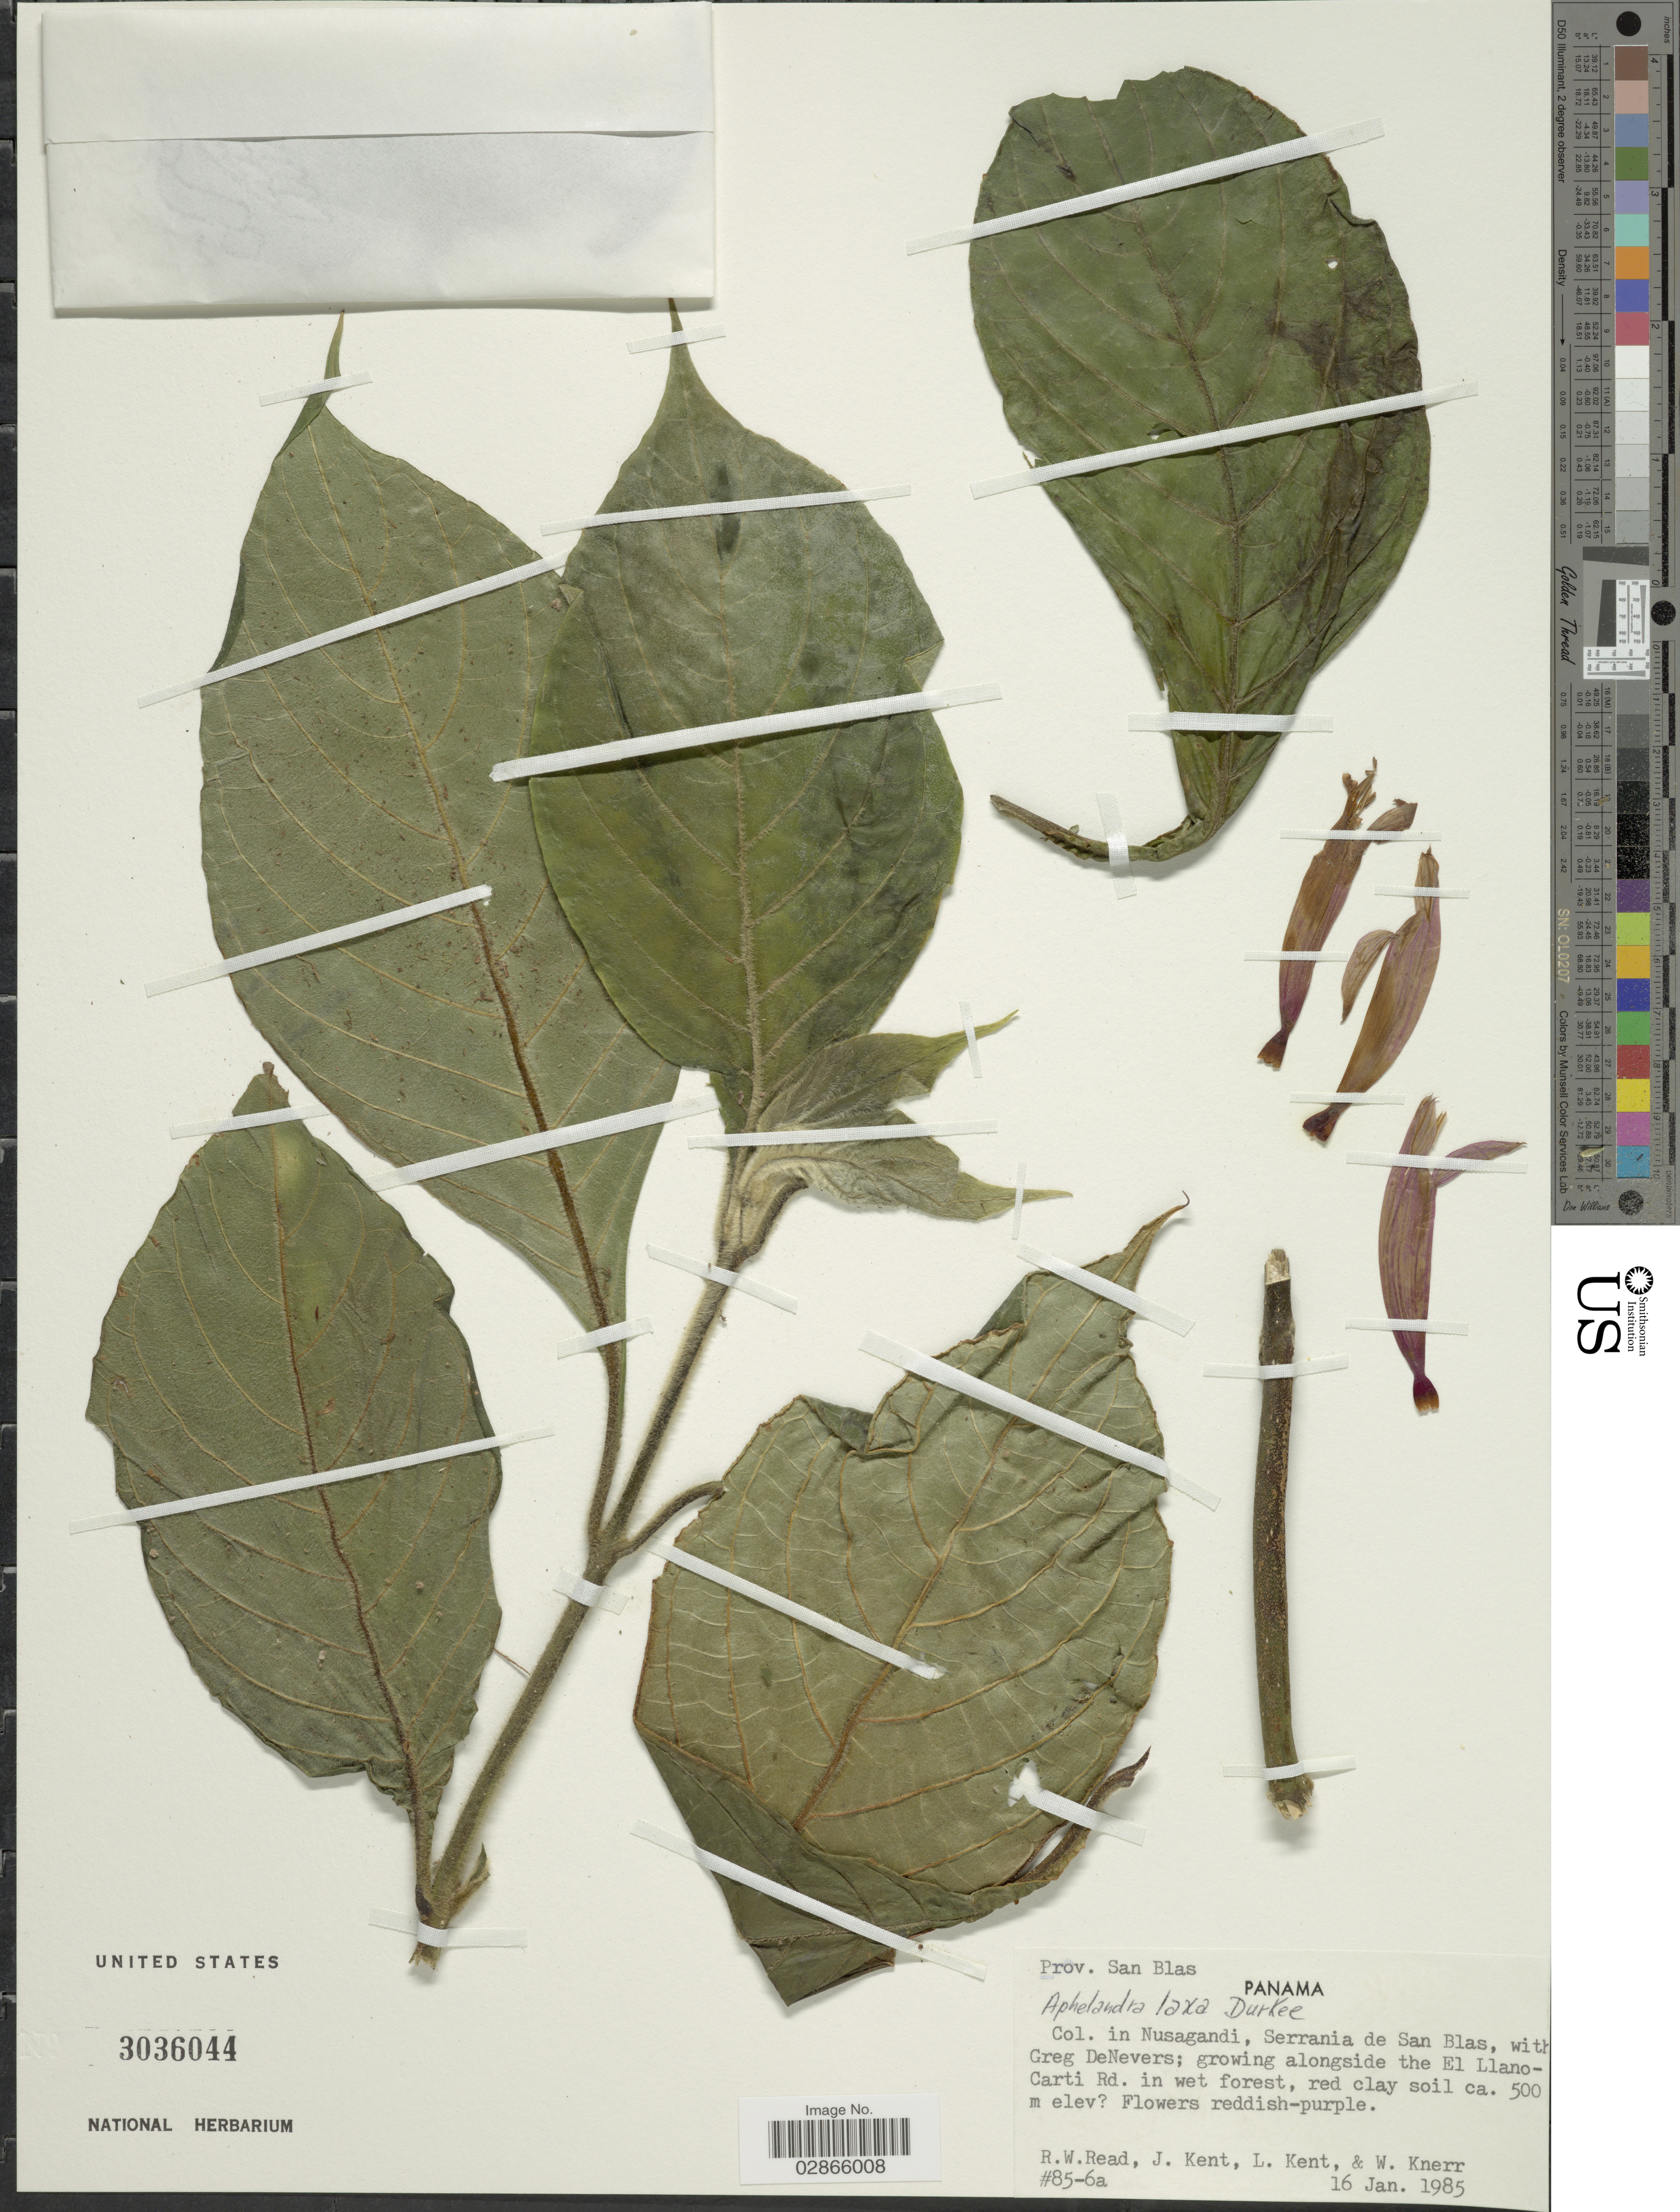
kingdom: Plantae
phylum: Tracheophyta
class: Magnoliopsida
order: Lamiales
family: Acanthaceae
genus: Aphelandra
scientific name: Aphelandra laxa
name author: Durkee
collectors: R. W. Read, J. Kent, L. Kent, W. Knerr & G. DeNevers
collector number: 85-6a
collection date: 1985-01-16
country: Panama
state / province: Kuna Yala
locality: In Nusagandi, Serrania de San Blas.; growing alongside the El Llano-Carti RD.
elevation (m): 500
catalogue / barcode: US 3036044